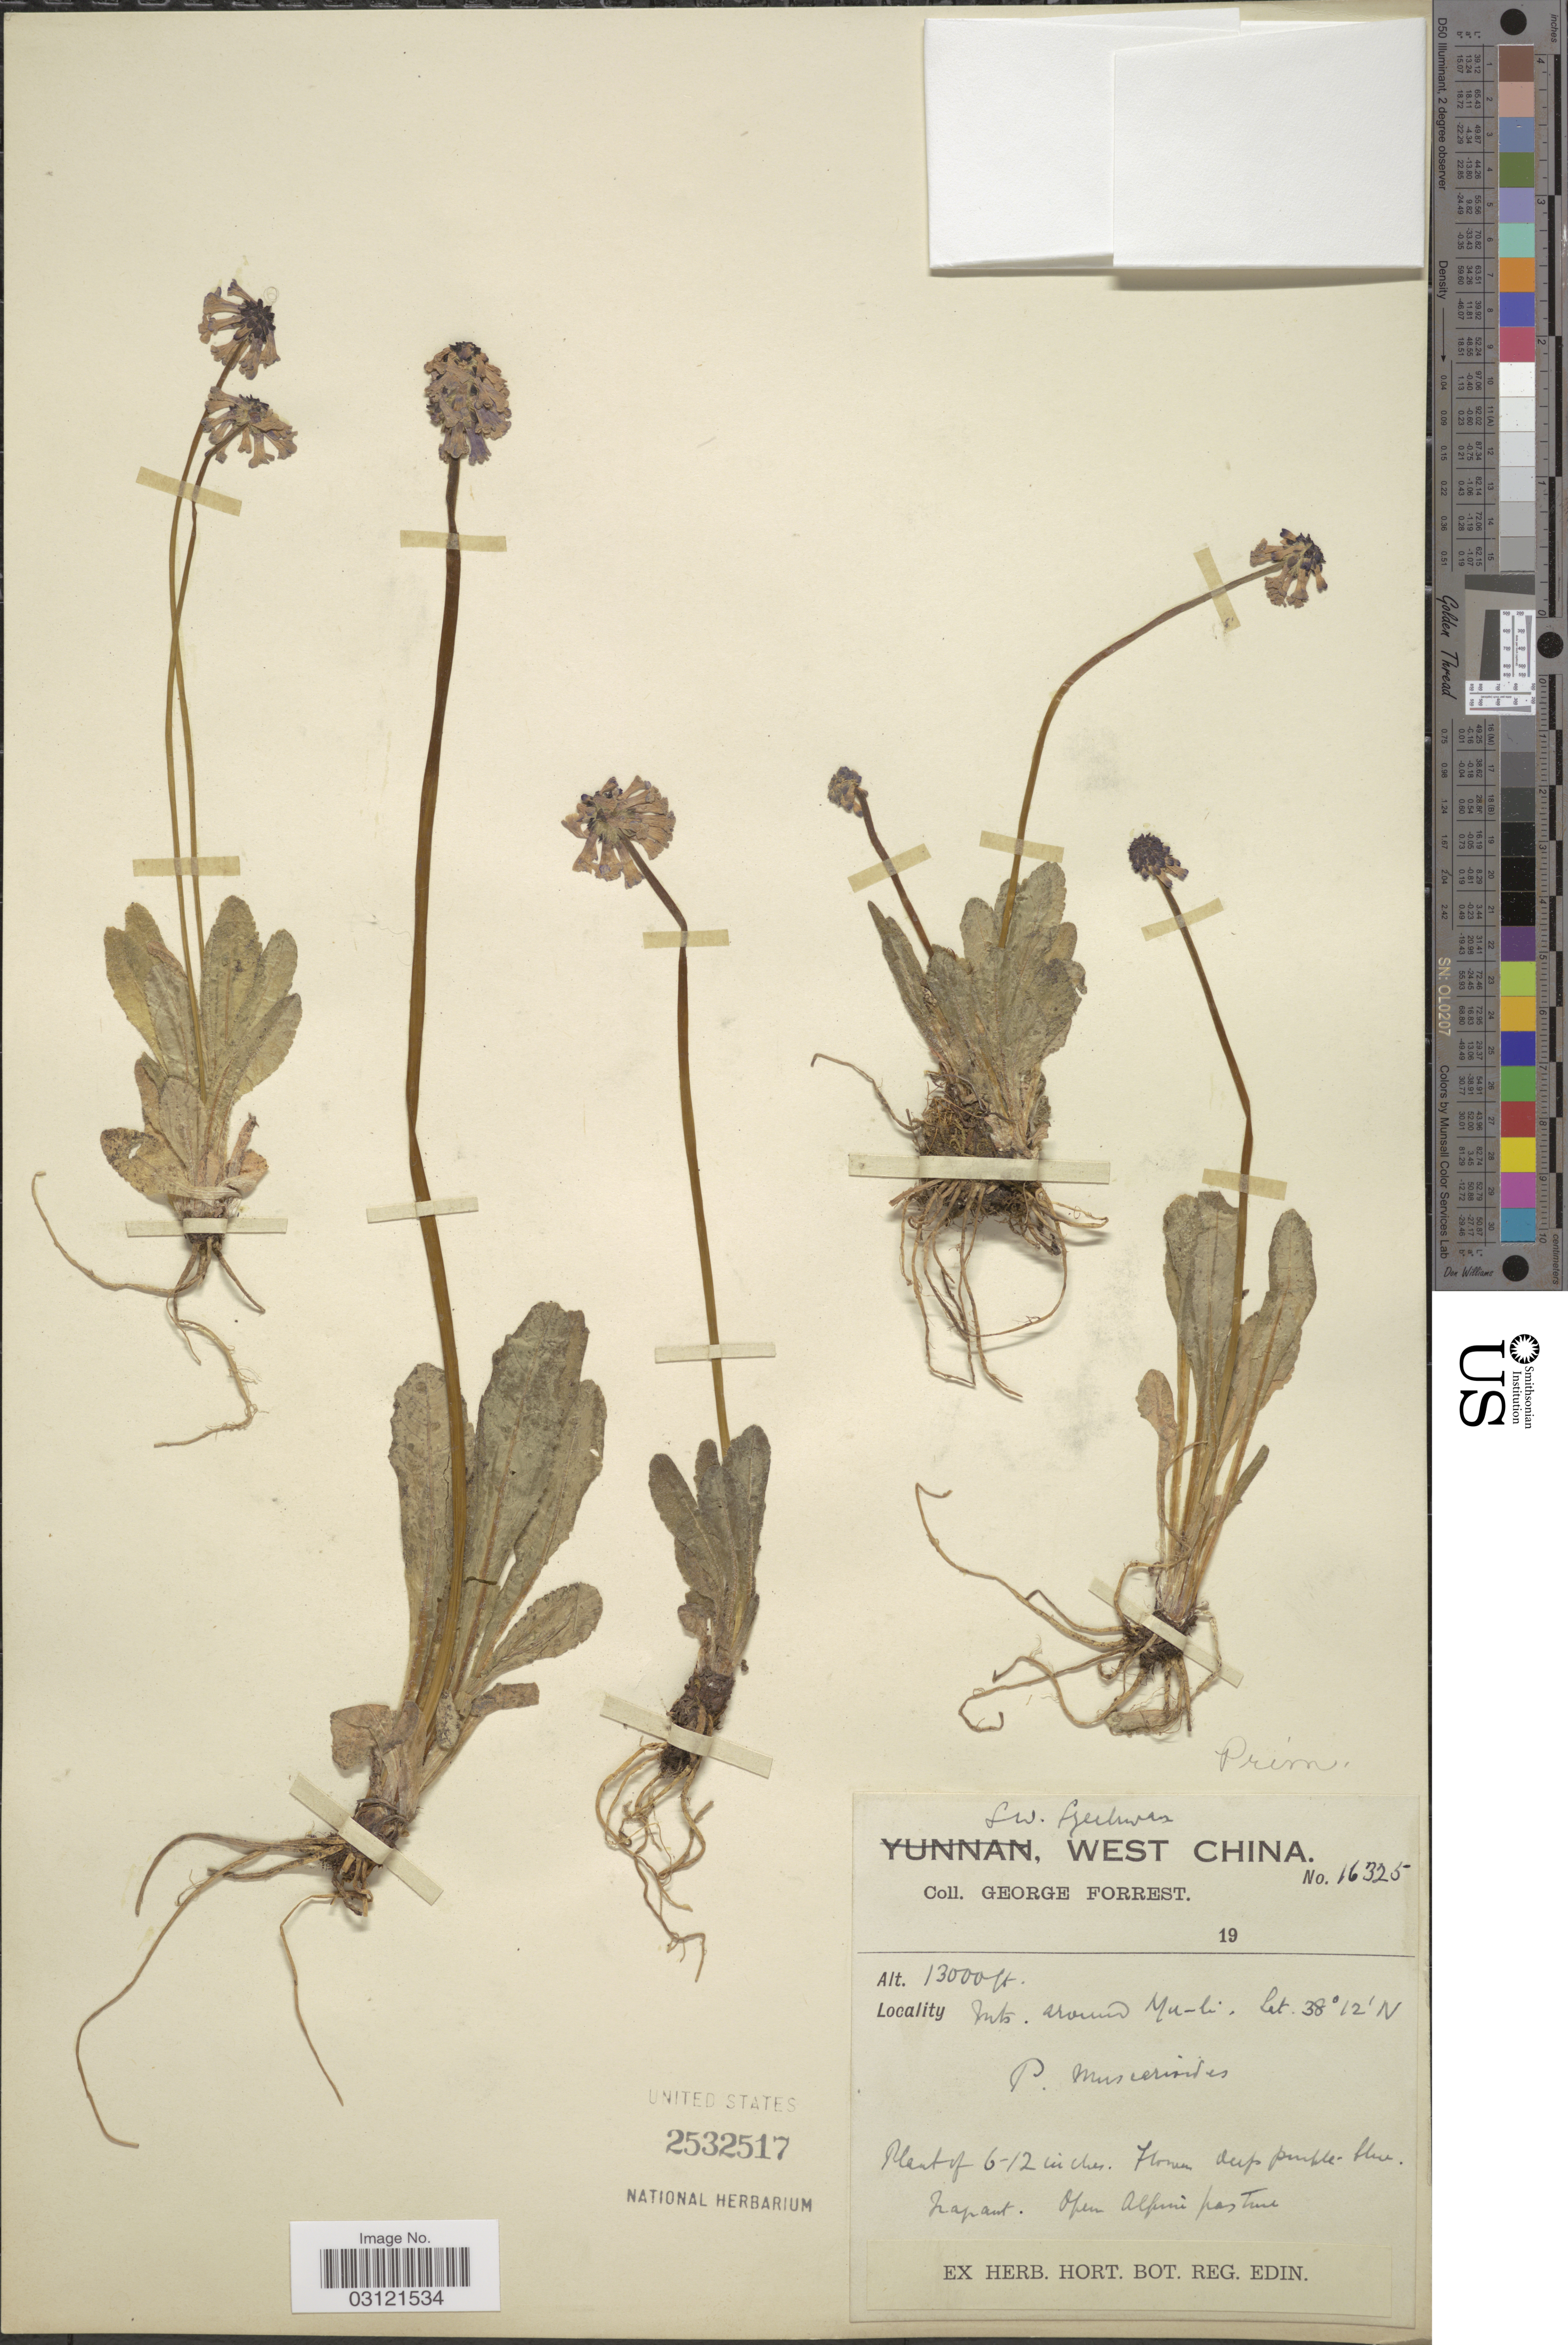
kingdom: Plantae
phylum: Tracheophyta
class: Magnoliopsida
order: Ericales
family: Primulaceae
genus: Primula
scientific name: Primula muscarioides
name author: Hemsl.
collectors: G. Forrest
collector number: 16325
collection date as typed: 19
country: China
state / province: Sichuan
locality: SW Szechwan. West China. Mts. around Mu-li.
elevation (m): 3962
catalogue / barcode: US 2532517